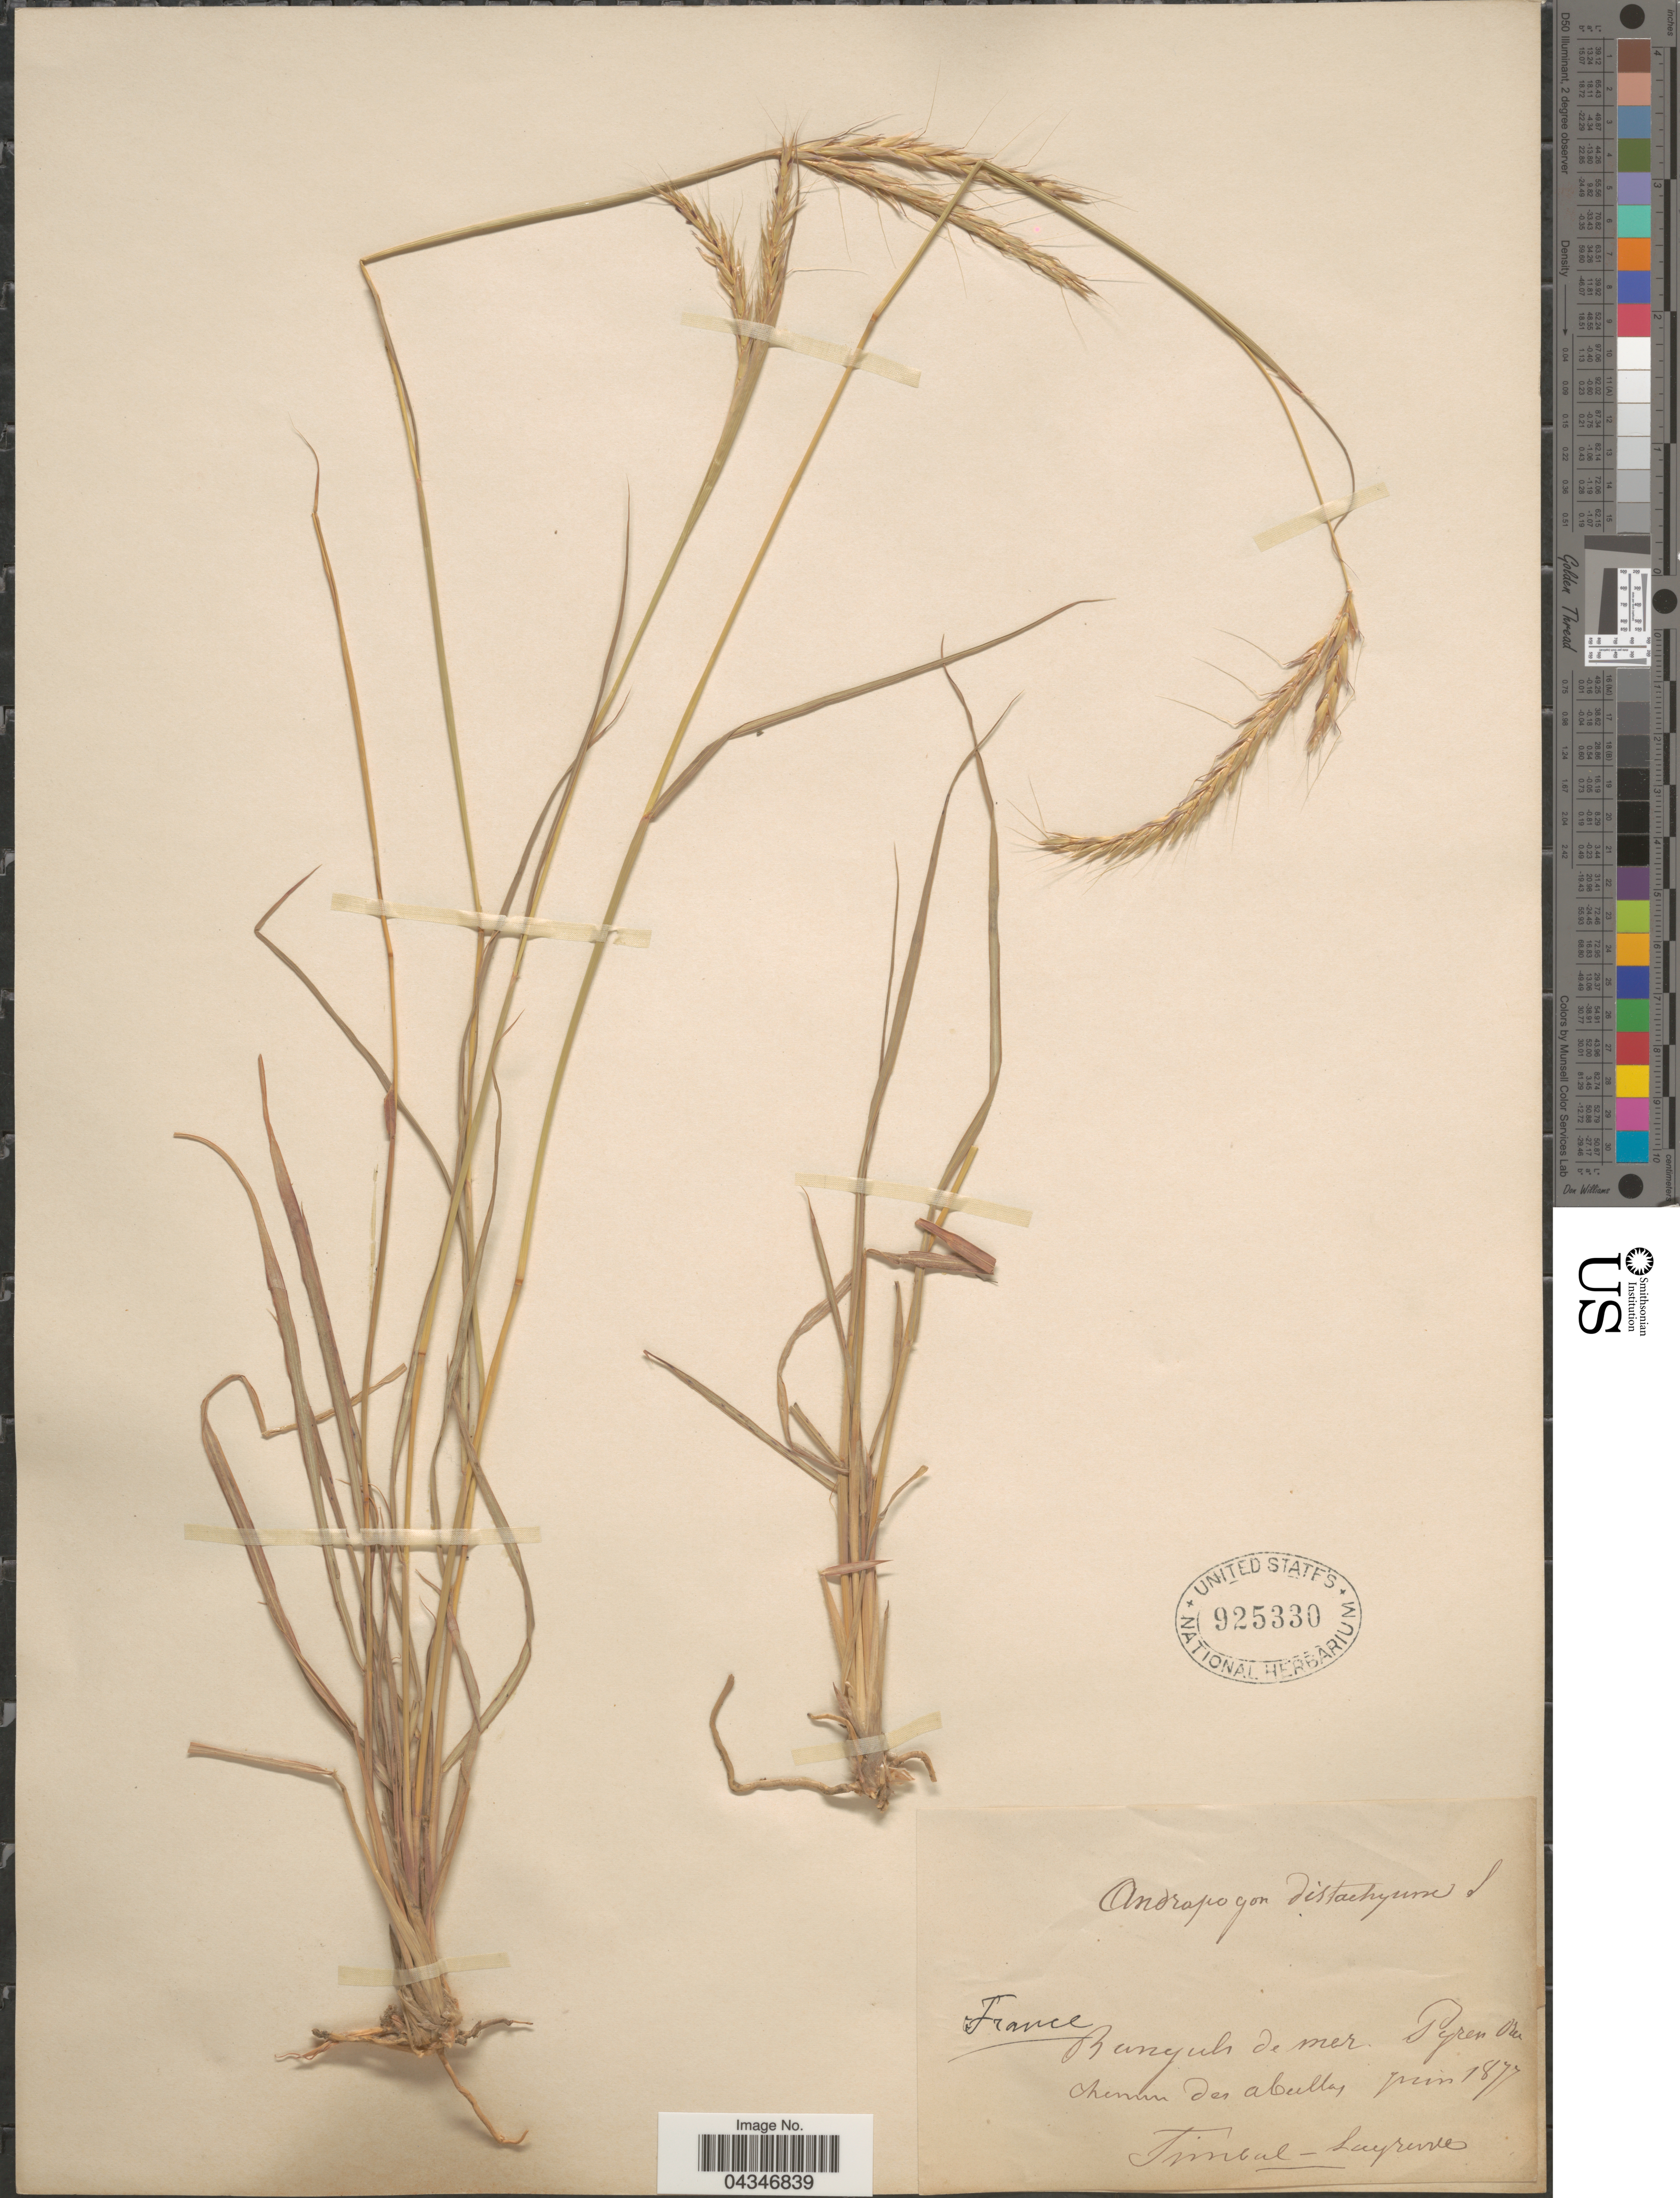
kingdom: Plantae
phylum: Tracheophyta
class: Liliopsida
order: Poales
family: Poaceae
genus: Andropogon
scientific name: Andropogon distachyos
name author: L.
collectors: Timbal-Lagrave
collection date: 1877-06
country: France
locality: Banyuls de mer. Pyren Oa [interpreted] chemin des abultas. [interpreted] Timcal - Layrince. [interpreted]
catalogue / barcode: US 925330